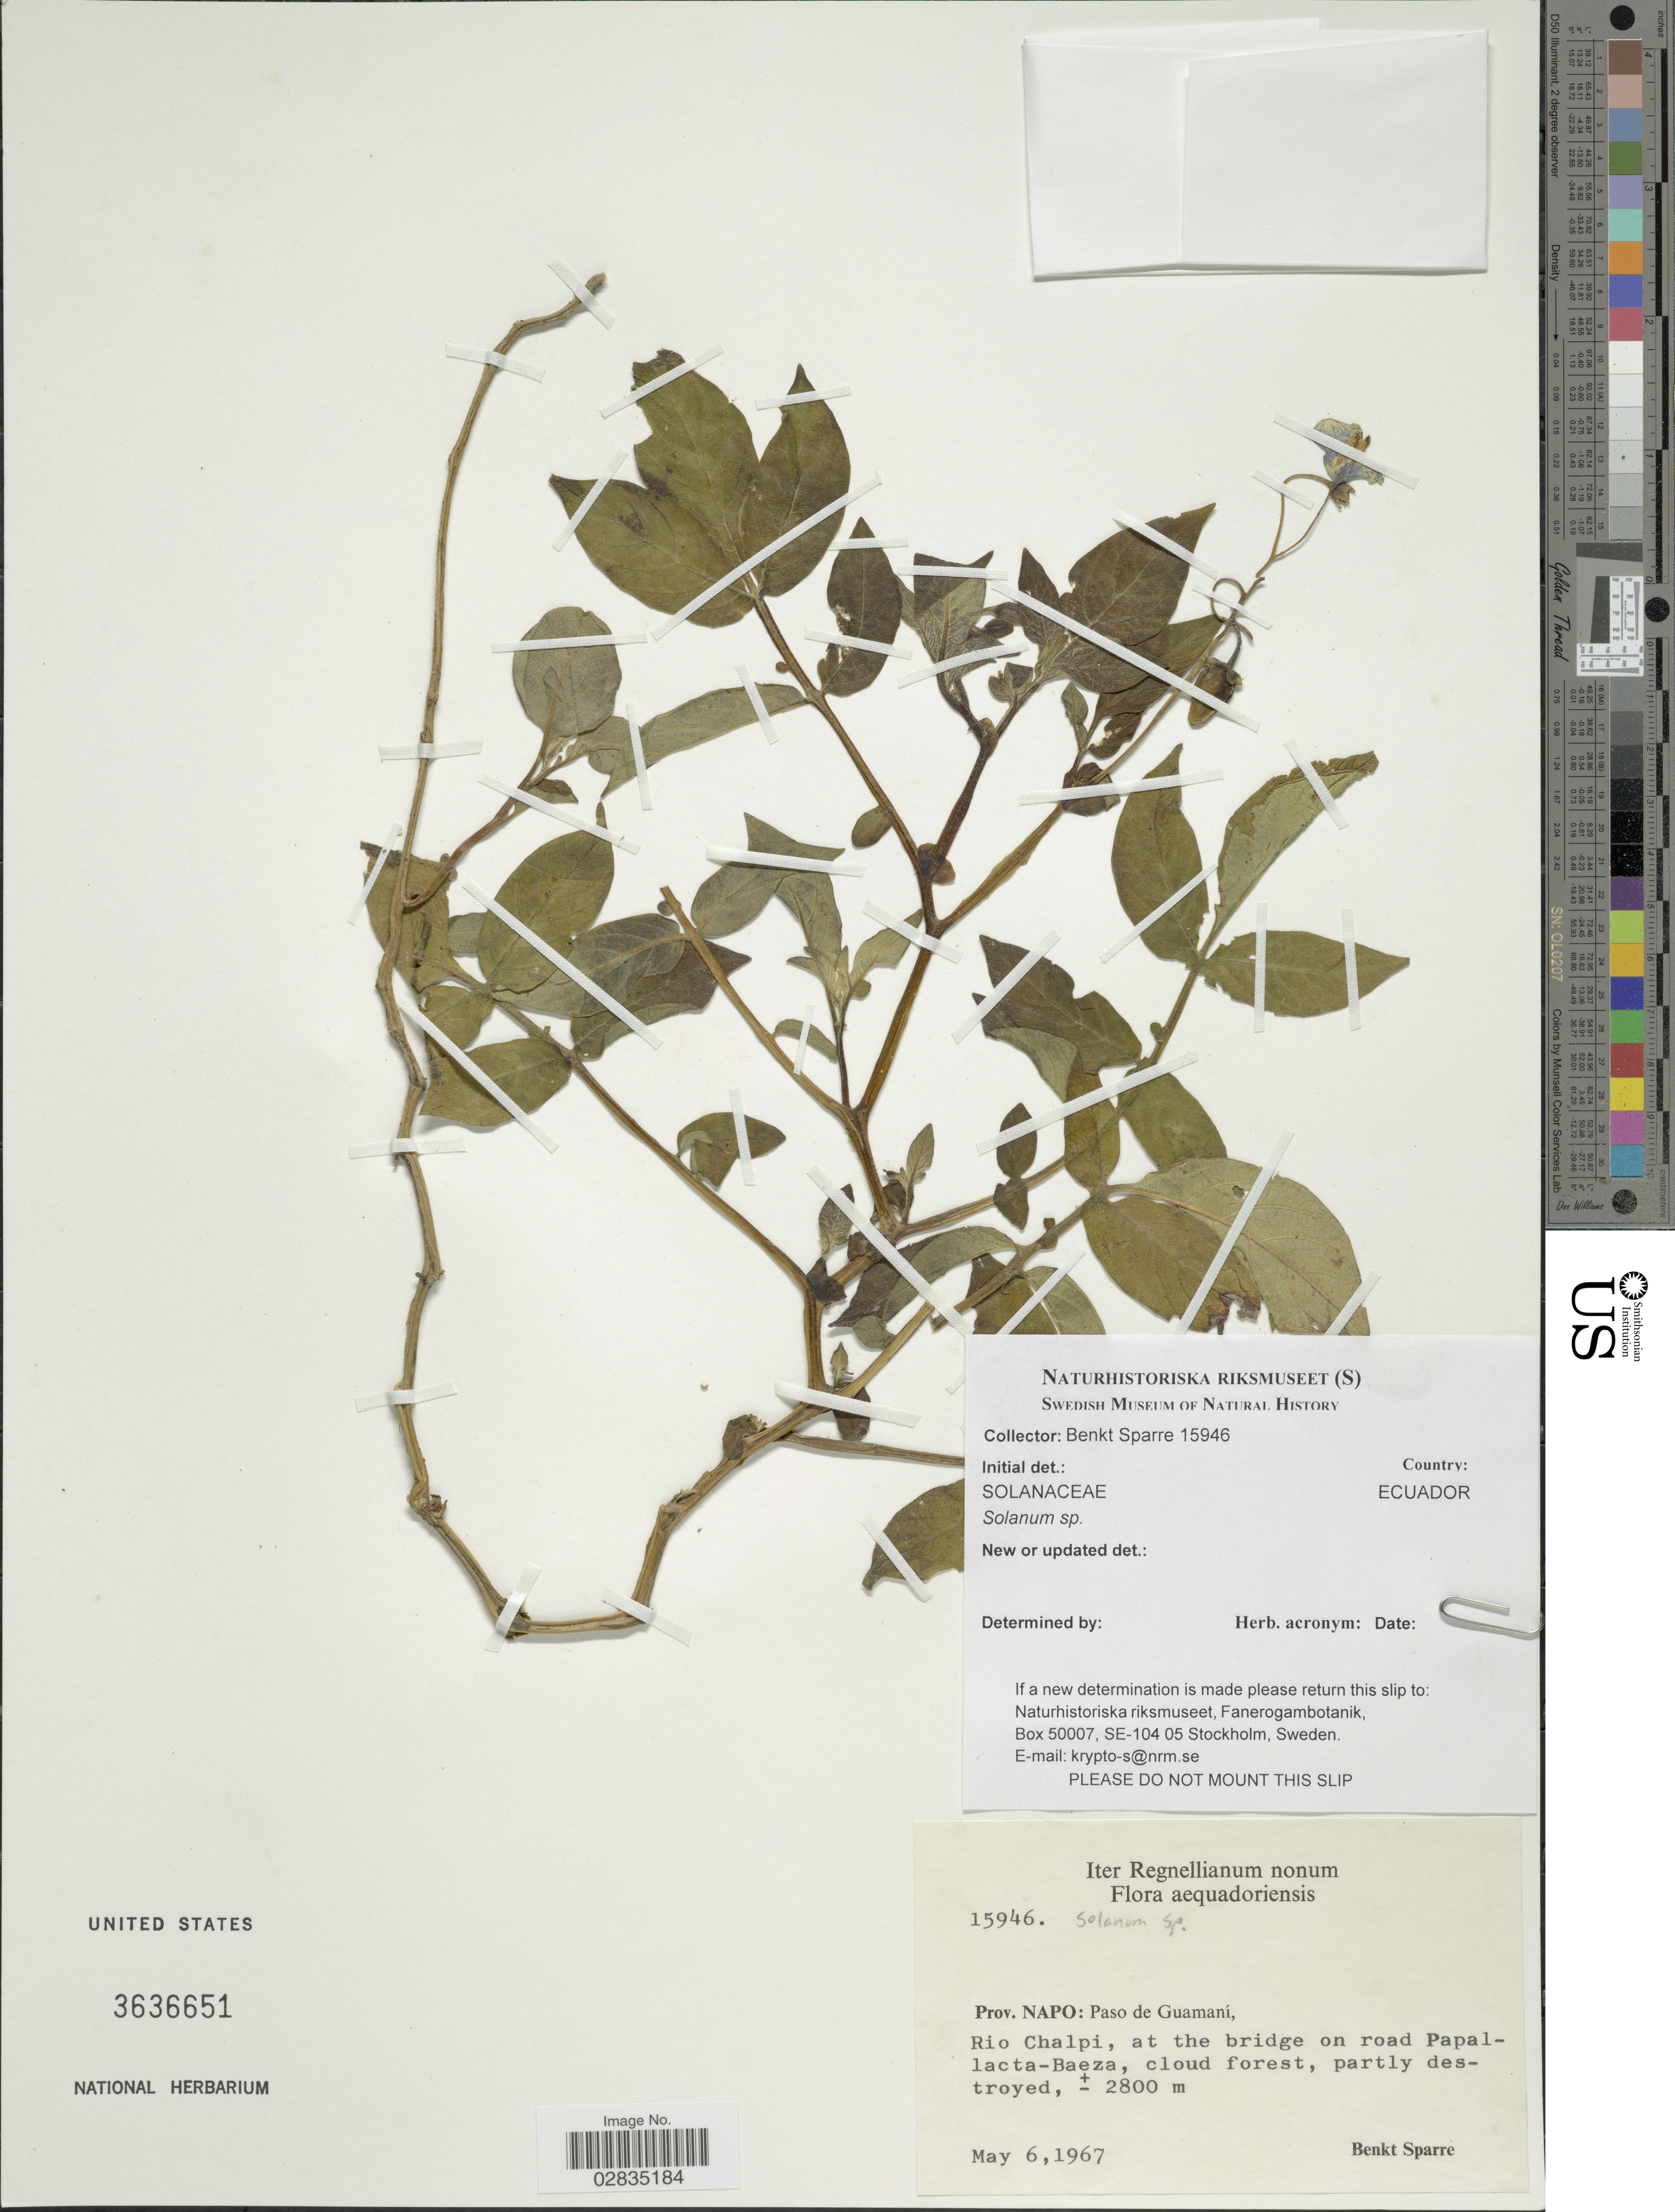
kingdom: Plantae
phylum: Tracheophyta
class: Magnoliopsida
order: Solanales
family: Solanaceae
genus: Solanum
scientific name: Solanum colombianum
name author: Dunal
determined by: Knapp, S. D.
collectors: B. Sparre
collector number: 15946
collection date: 1967-05-06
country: Ecuador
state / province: Napo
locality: Paso de Guamaní, Rio Chalpi, at the bridge on road Papallacta-Baeza.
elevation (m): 2800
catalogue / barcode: US 3636651